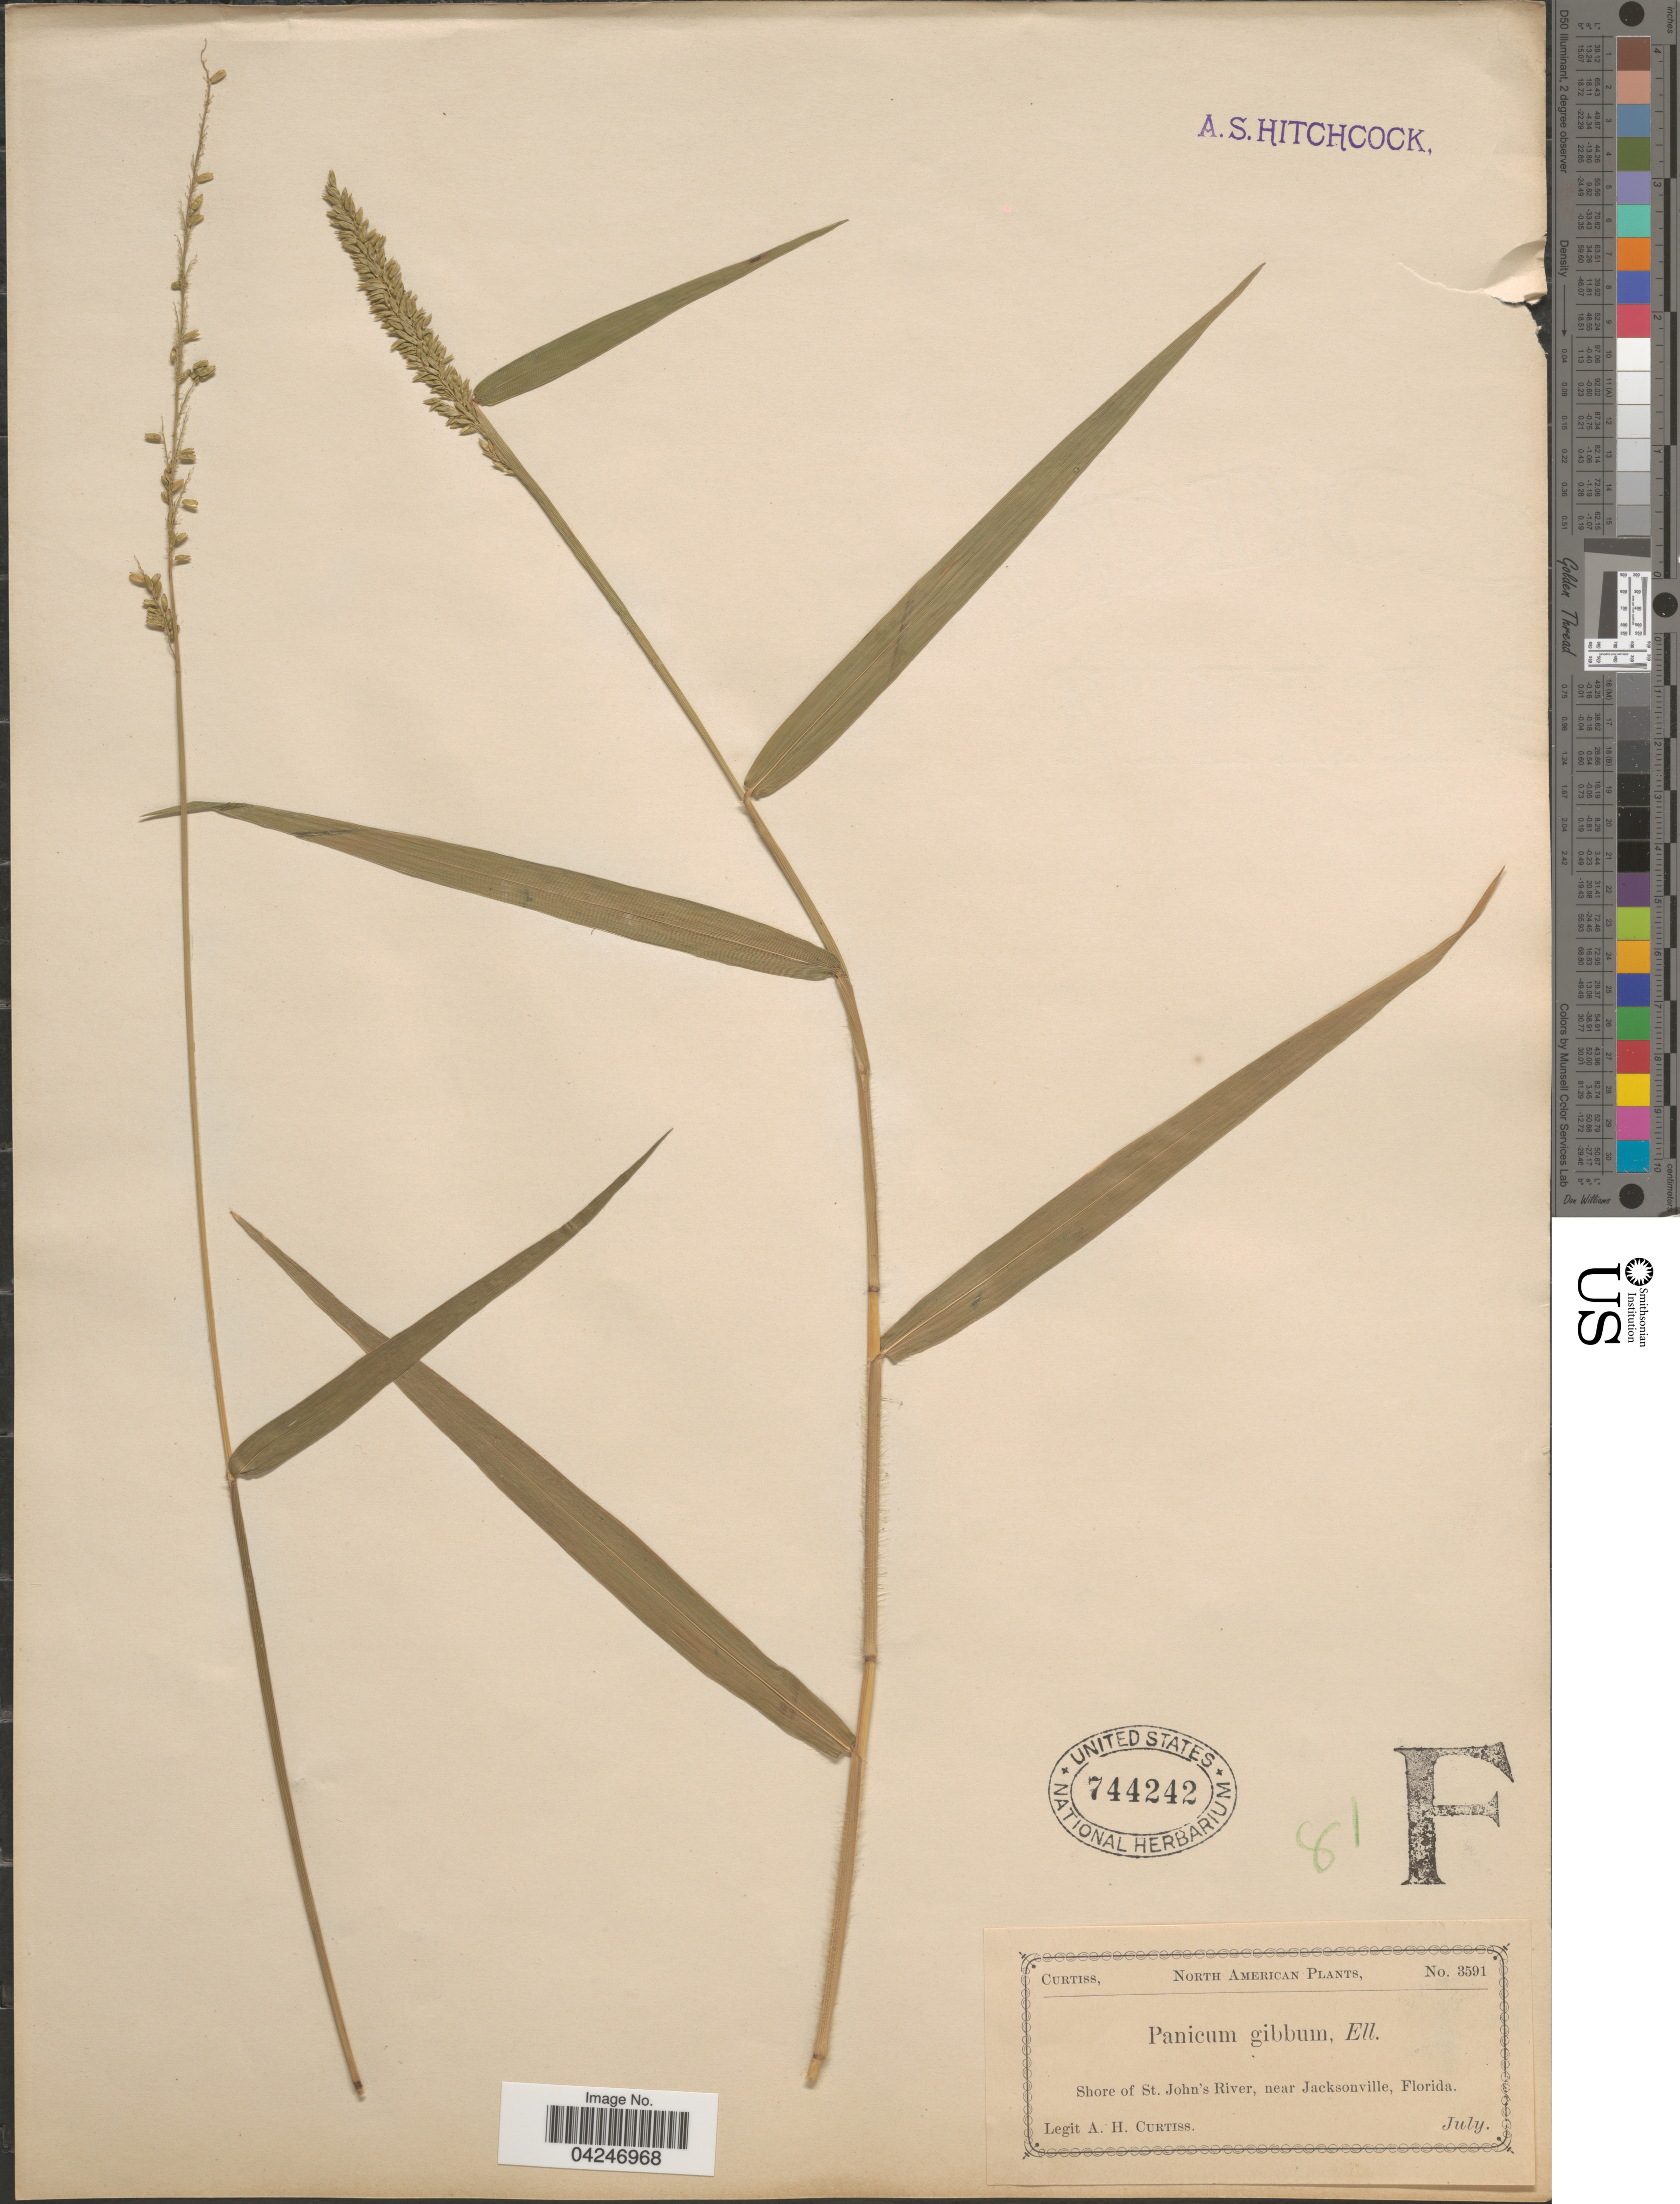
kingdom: Plantae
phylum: Tracheophyta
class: Liliopsida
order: Poales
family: Poaceae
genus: Sacciolepis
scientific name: Sacciolepis striata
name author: (L.) Nash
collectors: A. H. Curtiss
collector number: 3591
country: United States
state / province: Florida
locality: Shore of St. John's River, near Jacksonville.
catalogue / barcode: US 744242